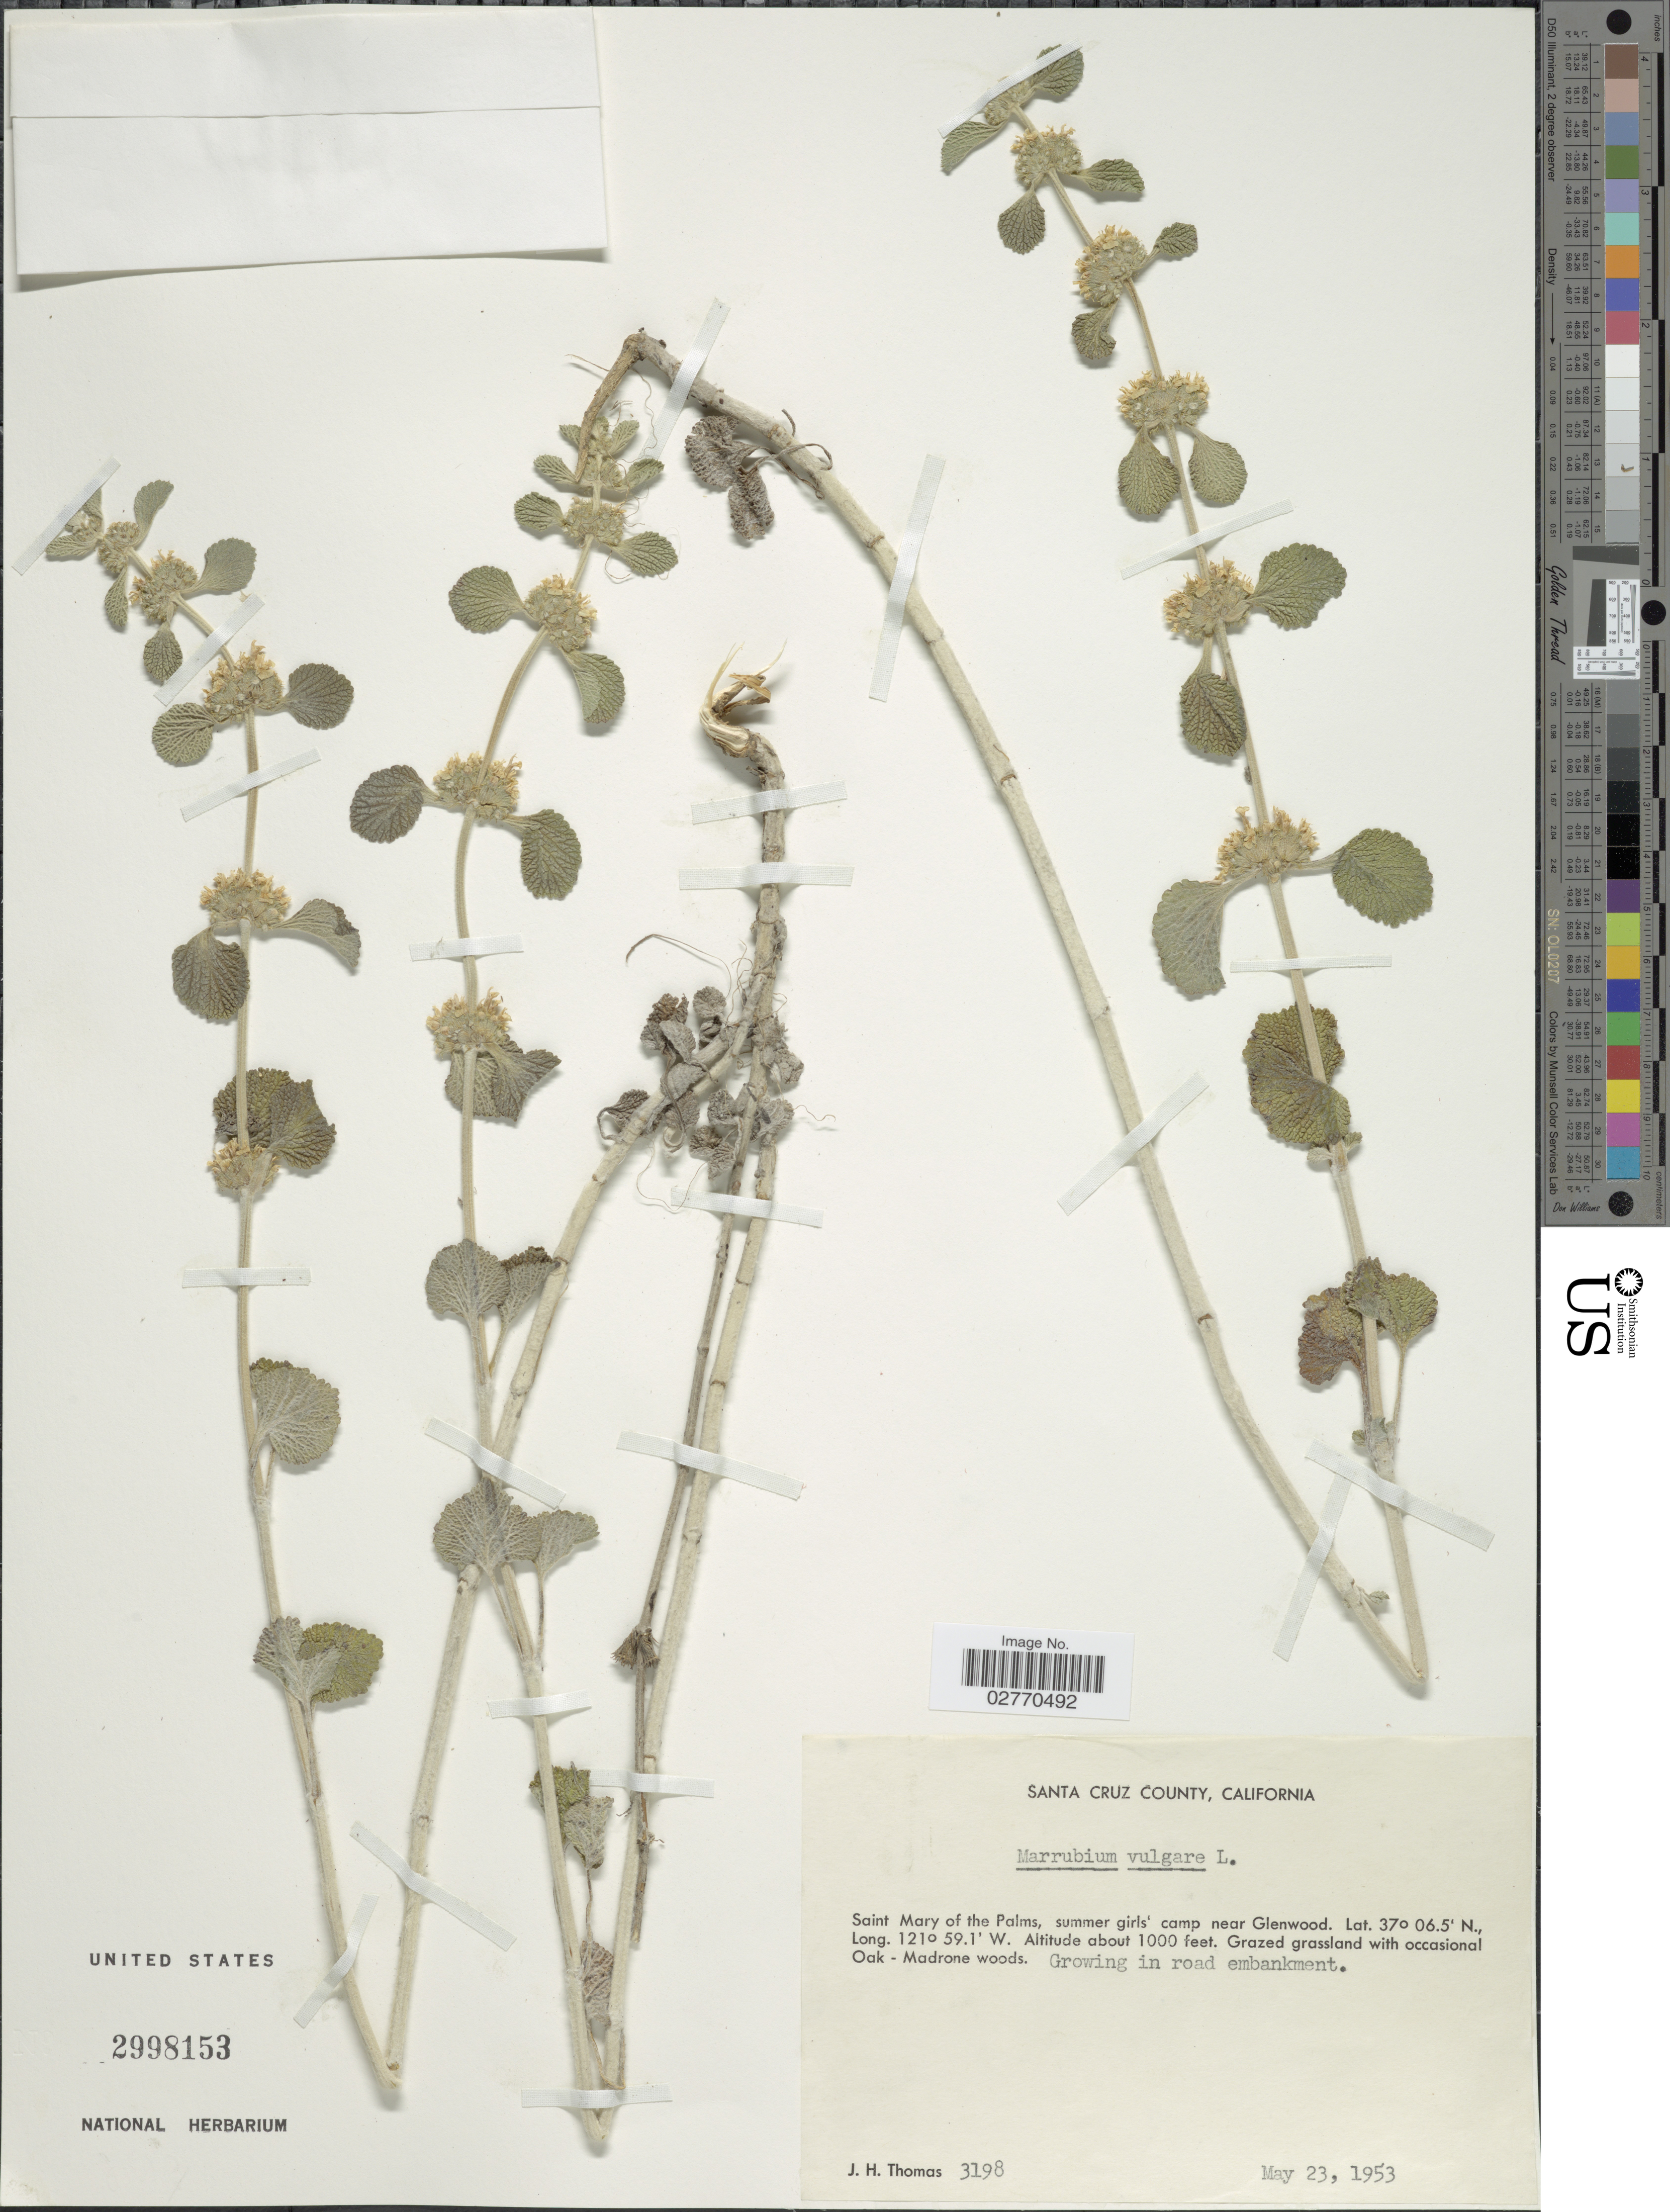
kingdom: Plantae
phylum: Tracheophyta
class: Magnoliopsida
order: Lamiales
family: Lamiaceae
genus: Marrubium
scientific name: Marrubium vulgare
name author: L.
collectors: J. H. Thomas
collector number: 3198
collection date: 1953-05-23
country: United States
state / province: California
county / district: Santa Cruz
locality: Santa Cruz County, Saint Mary of the Palms, summer girl's camp near Glenwood.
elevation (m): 305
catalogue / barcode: US 2998153